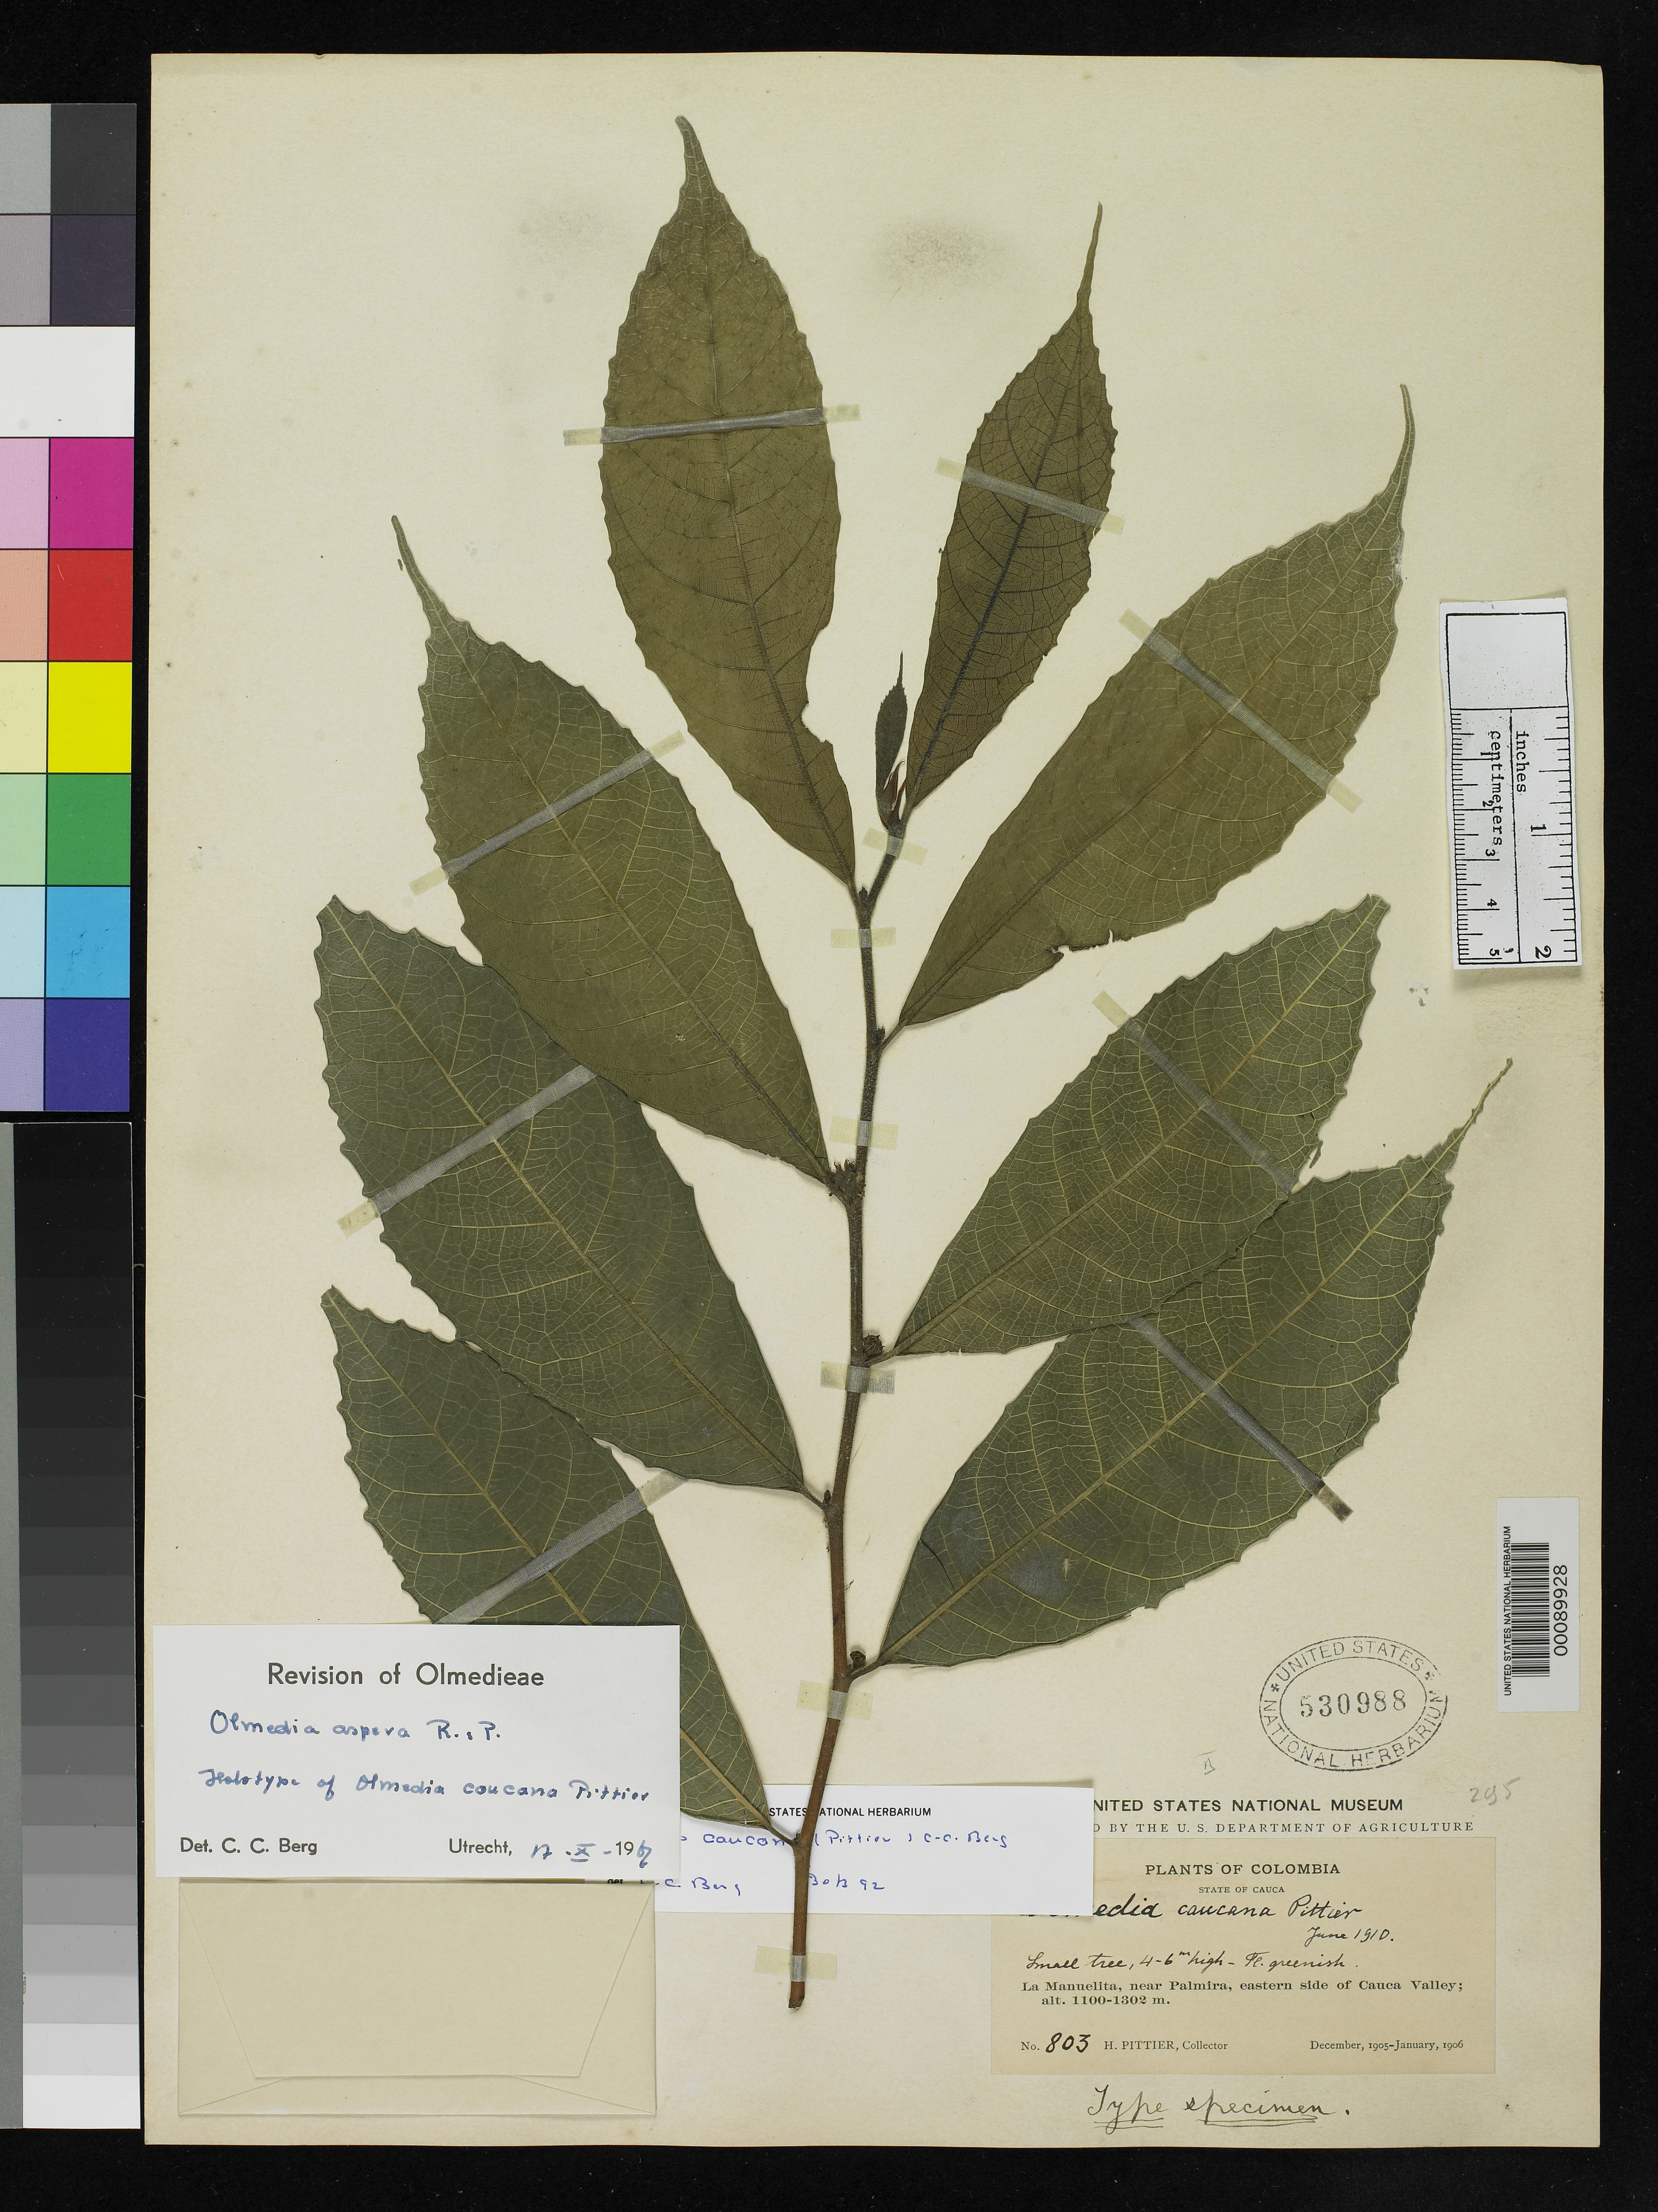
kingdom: Plantae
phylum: Tracheophyta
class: Magnoliopsida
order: Rosales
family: Moraceae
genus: Olmedia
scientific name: Olmedia caucana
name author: Pittier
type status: Holotype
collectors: H. F. Pittier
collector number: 803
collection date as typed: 28 Dec 1905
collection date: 1905-12-28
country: Colombia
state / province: Cauca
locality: La ManueLita near Palmira.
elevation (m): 1200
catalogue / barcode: US 530988